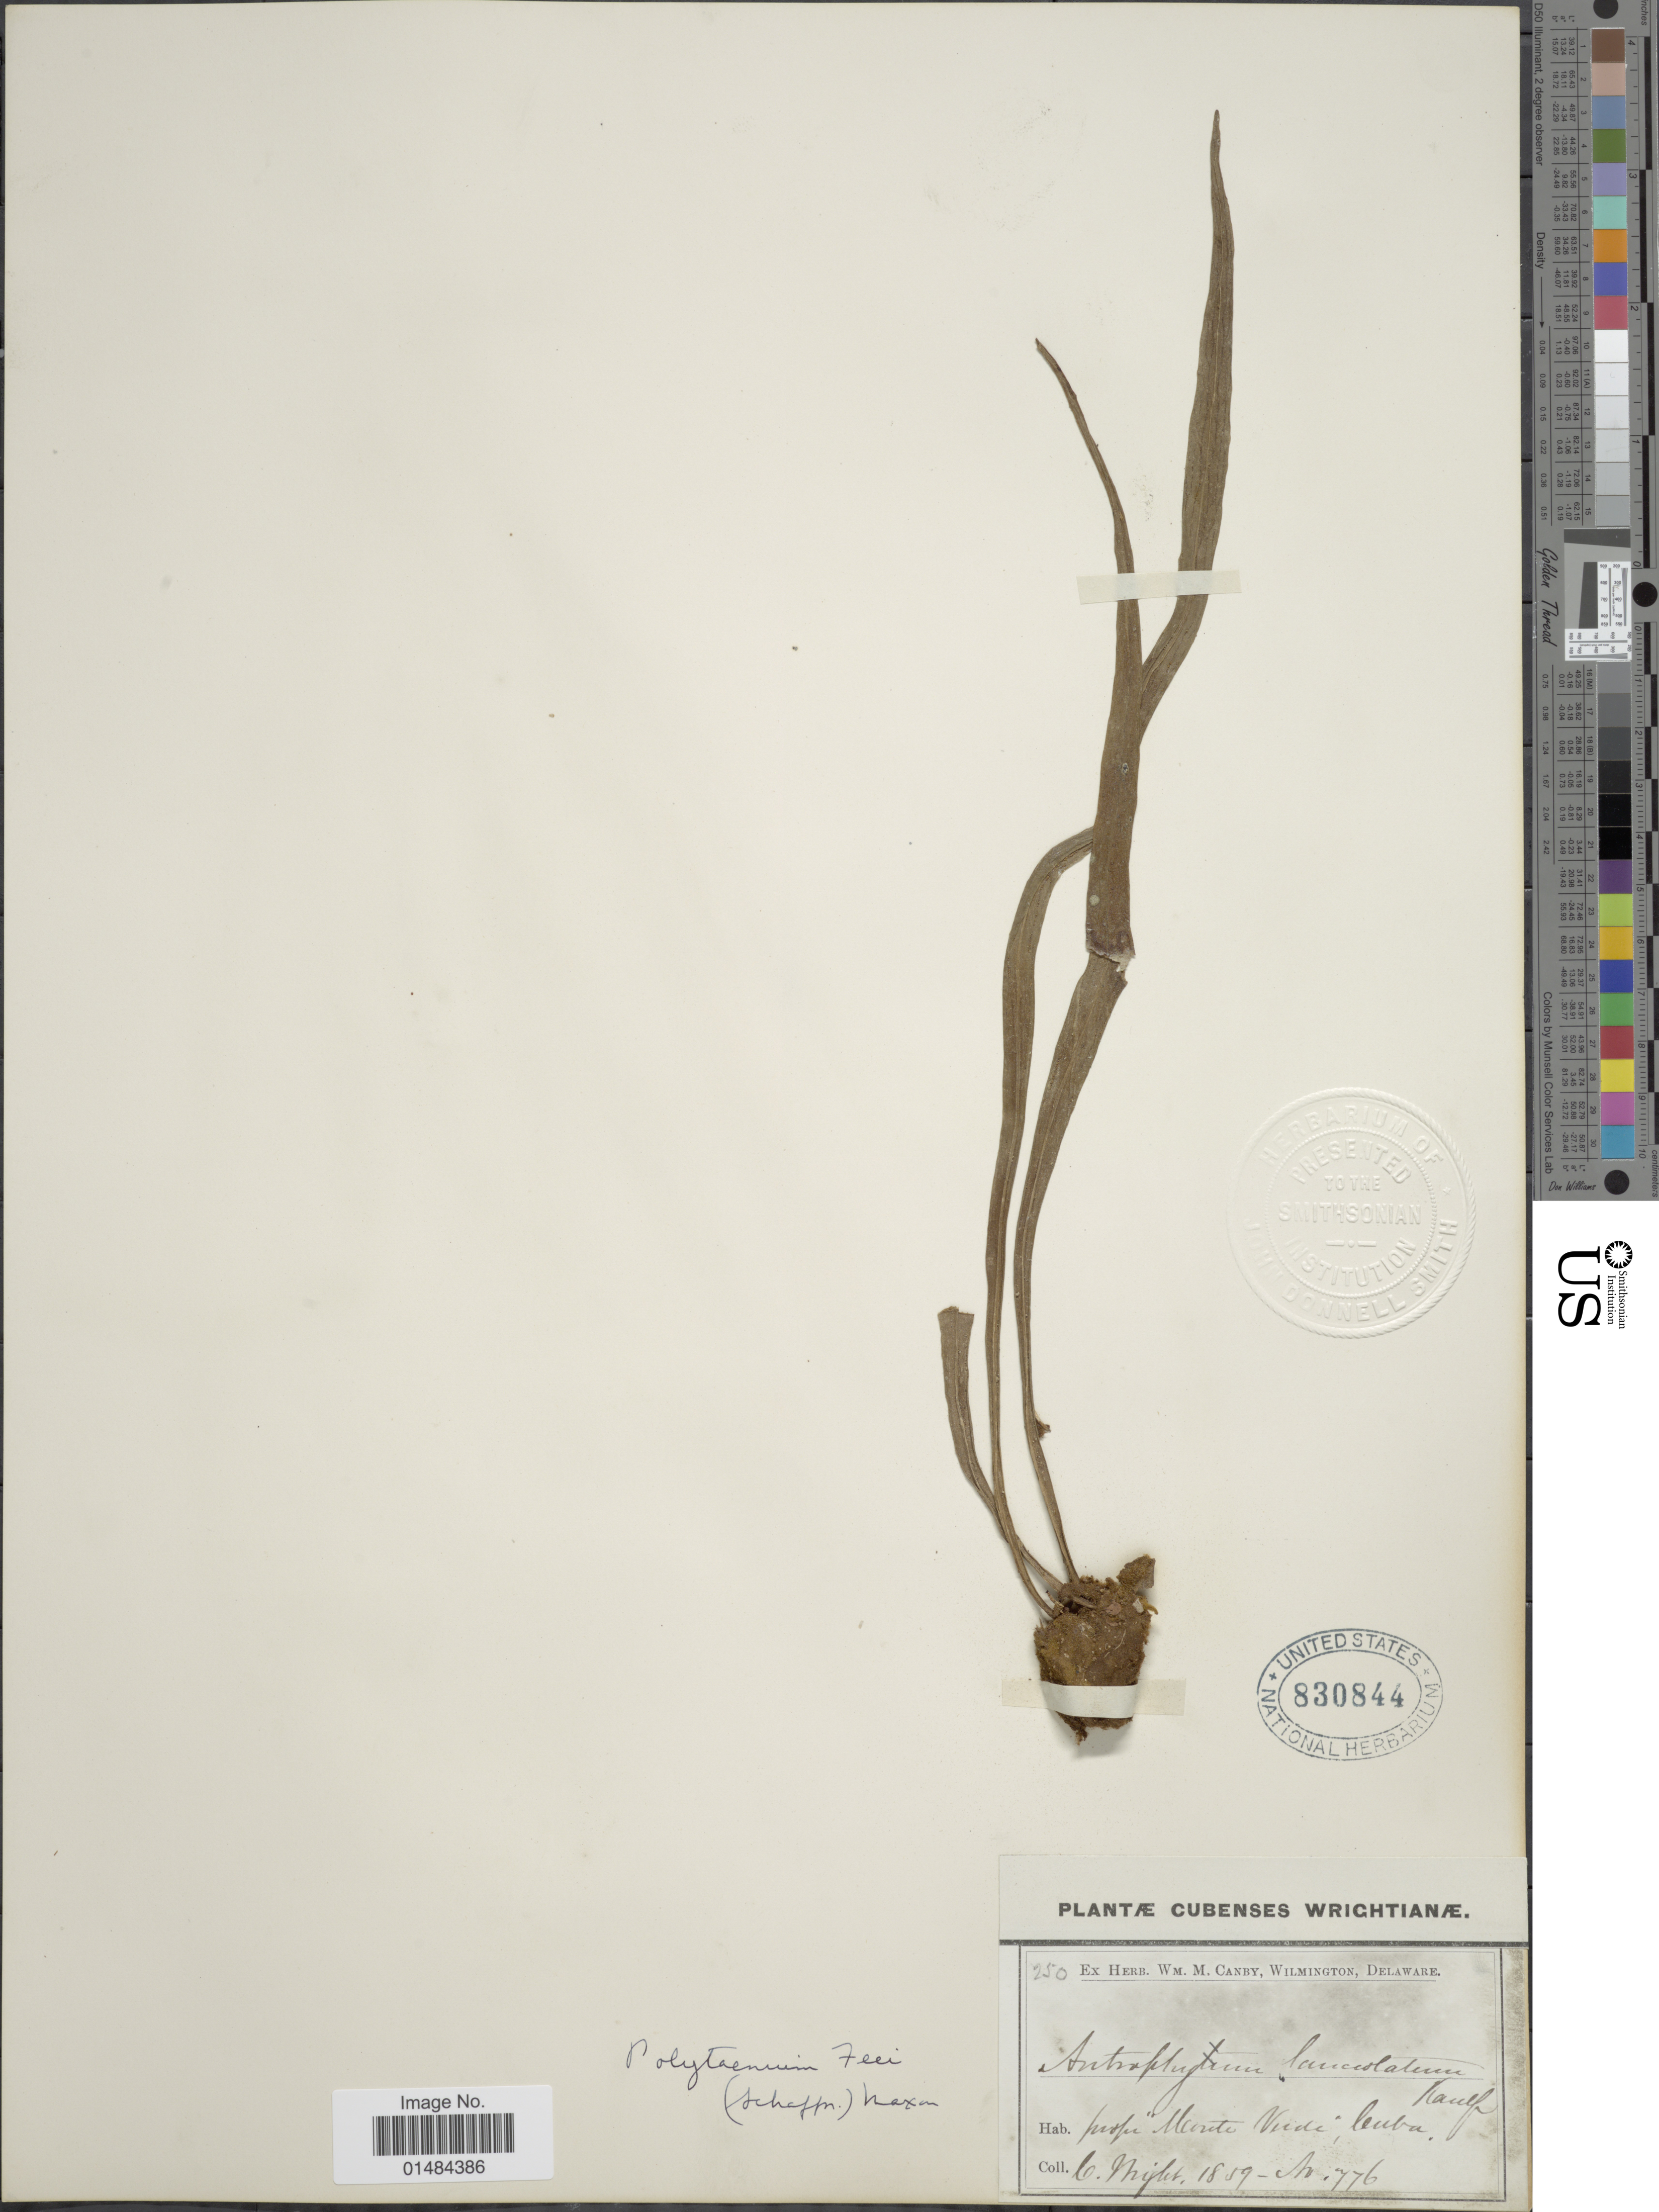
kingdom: Plantae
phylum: Tracheophyta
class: Polypodiopsida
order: Polypodiales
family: Pteridaceae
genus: Polytaenium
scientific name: Polytaenium lanceolatum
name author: (L.) Desv.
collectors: C. Wright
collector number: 776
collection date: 1859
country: Cuba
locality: Cuba, prope Monte Verde.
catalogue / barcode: US 830844